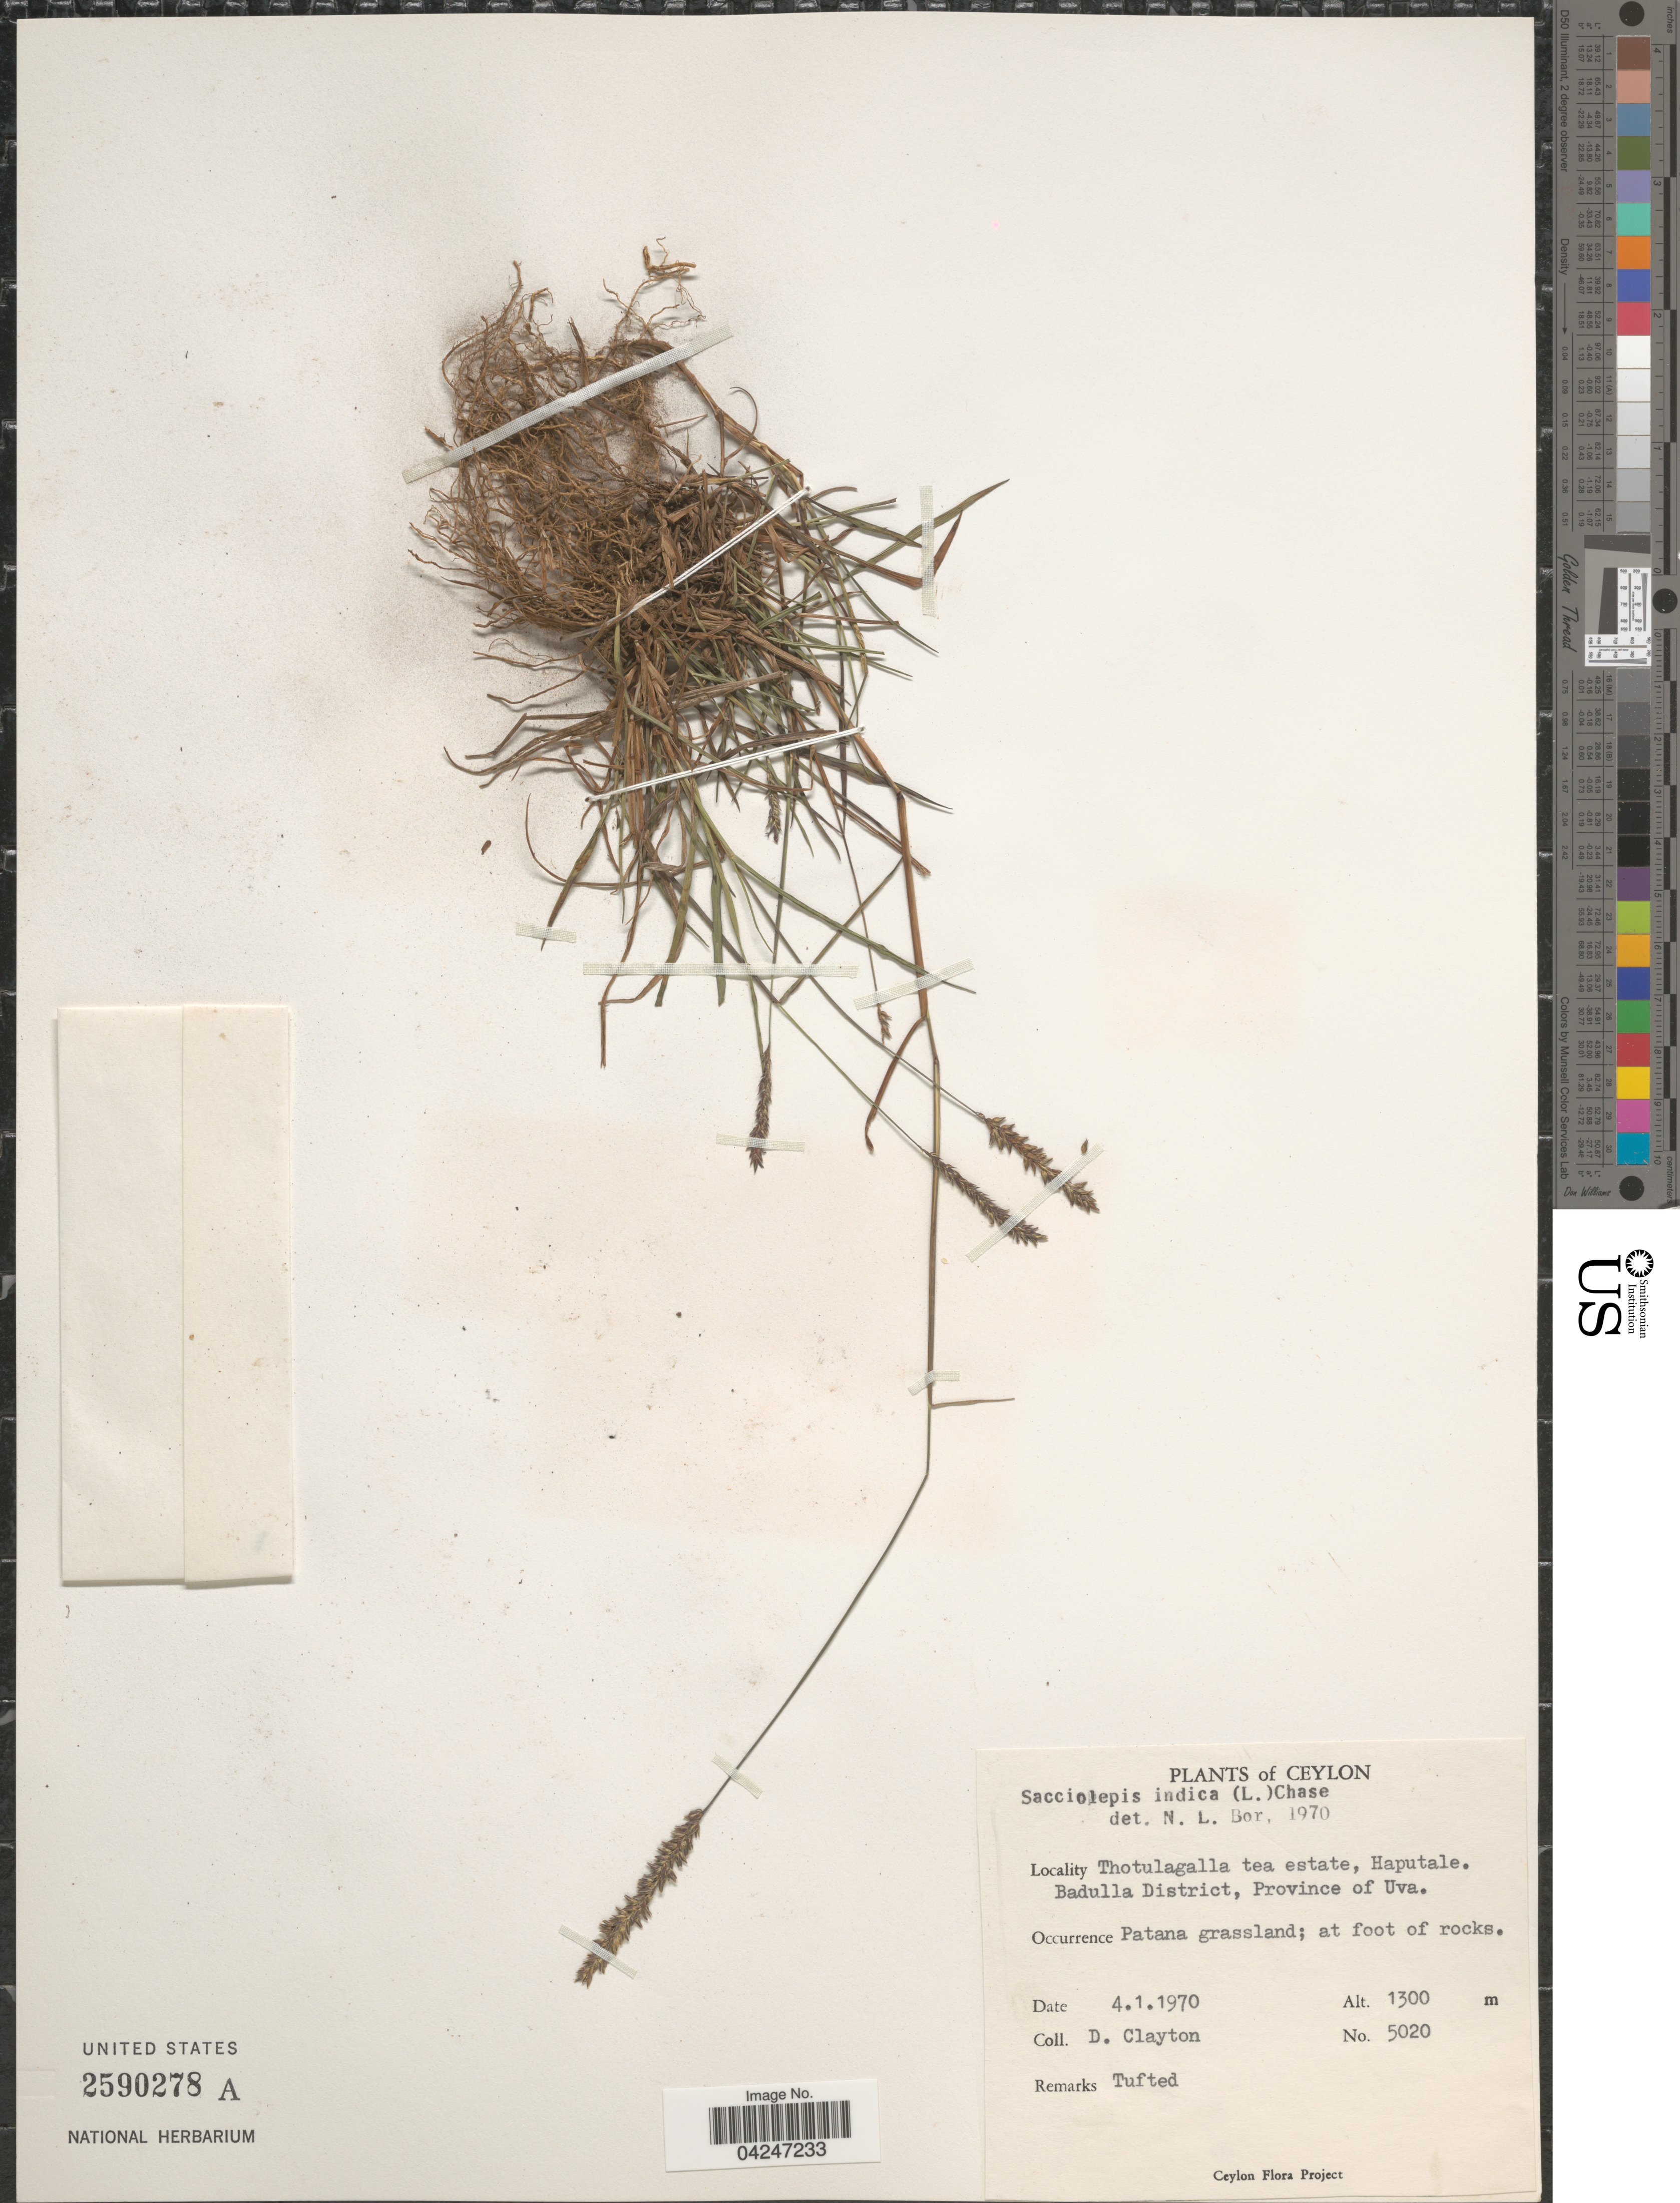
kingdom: Plantae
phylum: Tracheophyta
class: Liliopsida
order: Poales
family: Poaceae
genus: Sacciolepis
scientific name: Sacciolepis indica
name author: (L.) Chase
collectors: D. Clayton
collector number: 5020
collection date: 1970-01-04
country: Sri Lanka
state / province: Uva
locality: Ceylon. Thotulagalla tea estate, Haputale. Badulla District.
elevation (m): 1300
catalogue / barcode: US 2590278A